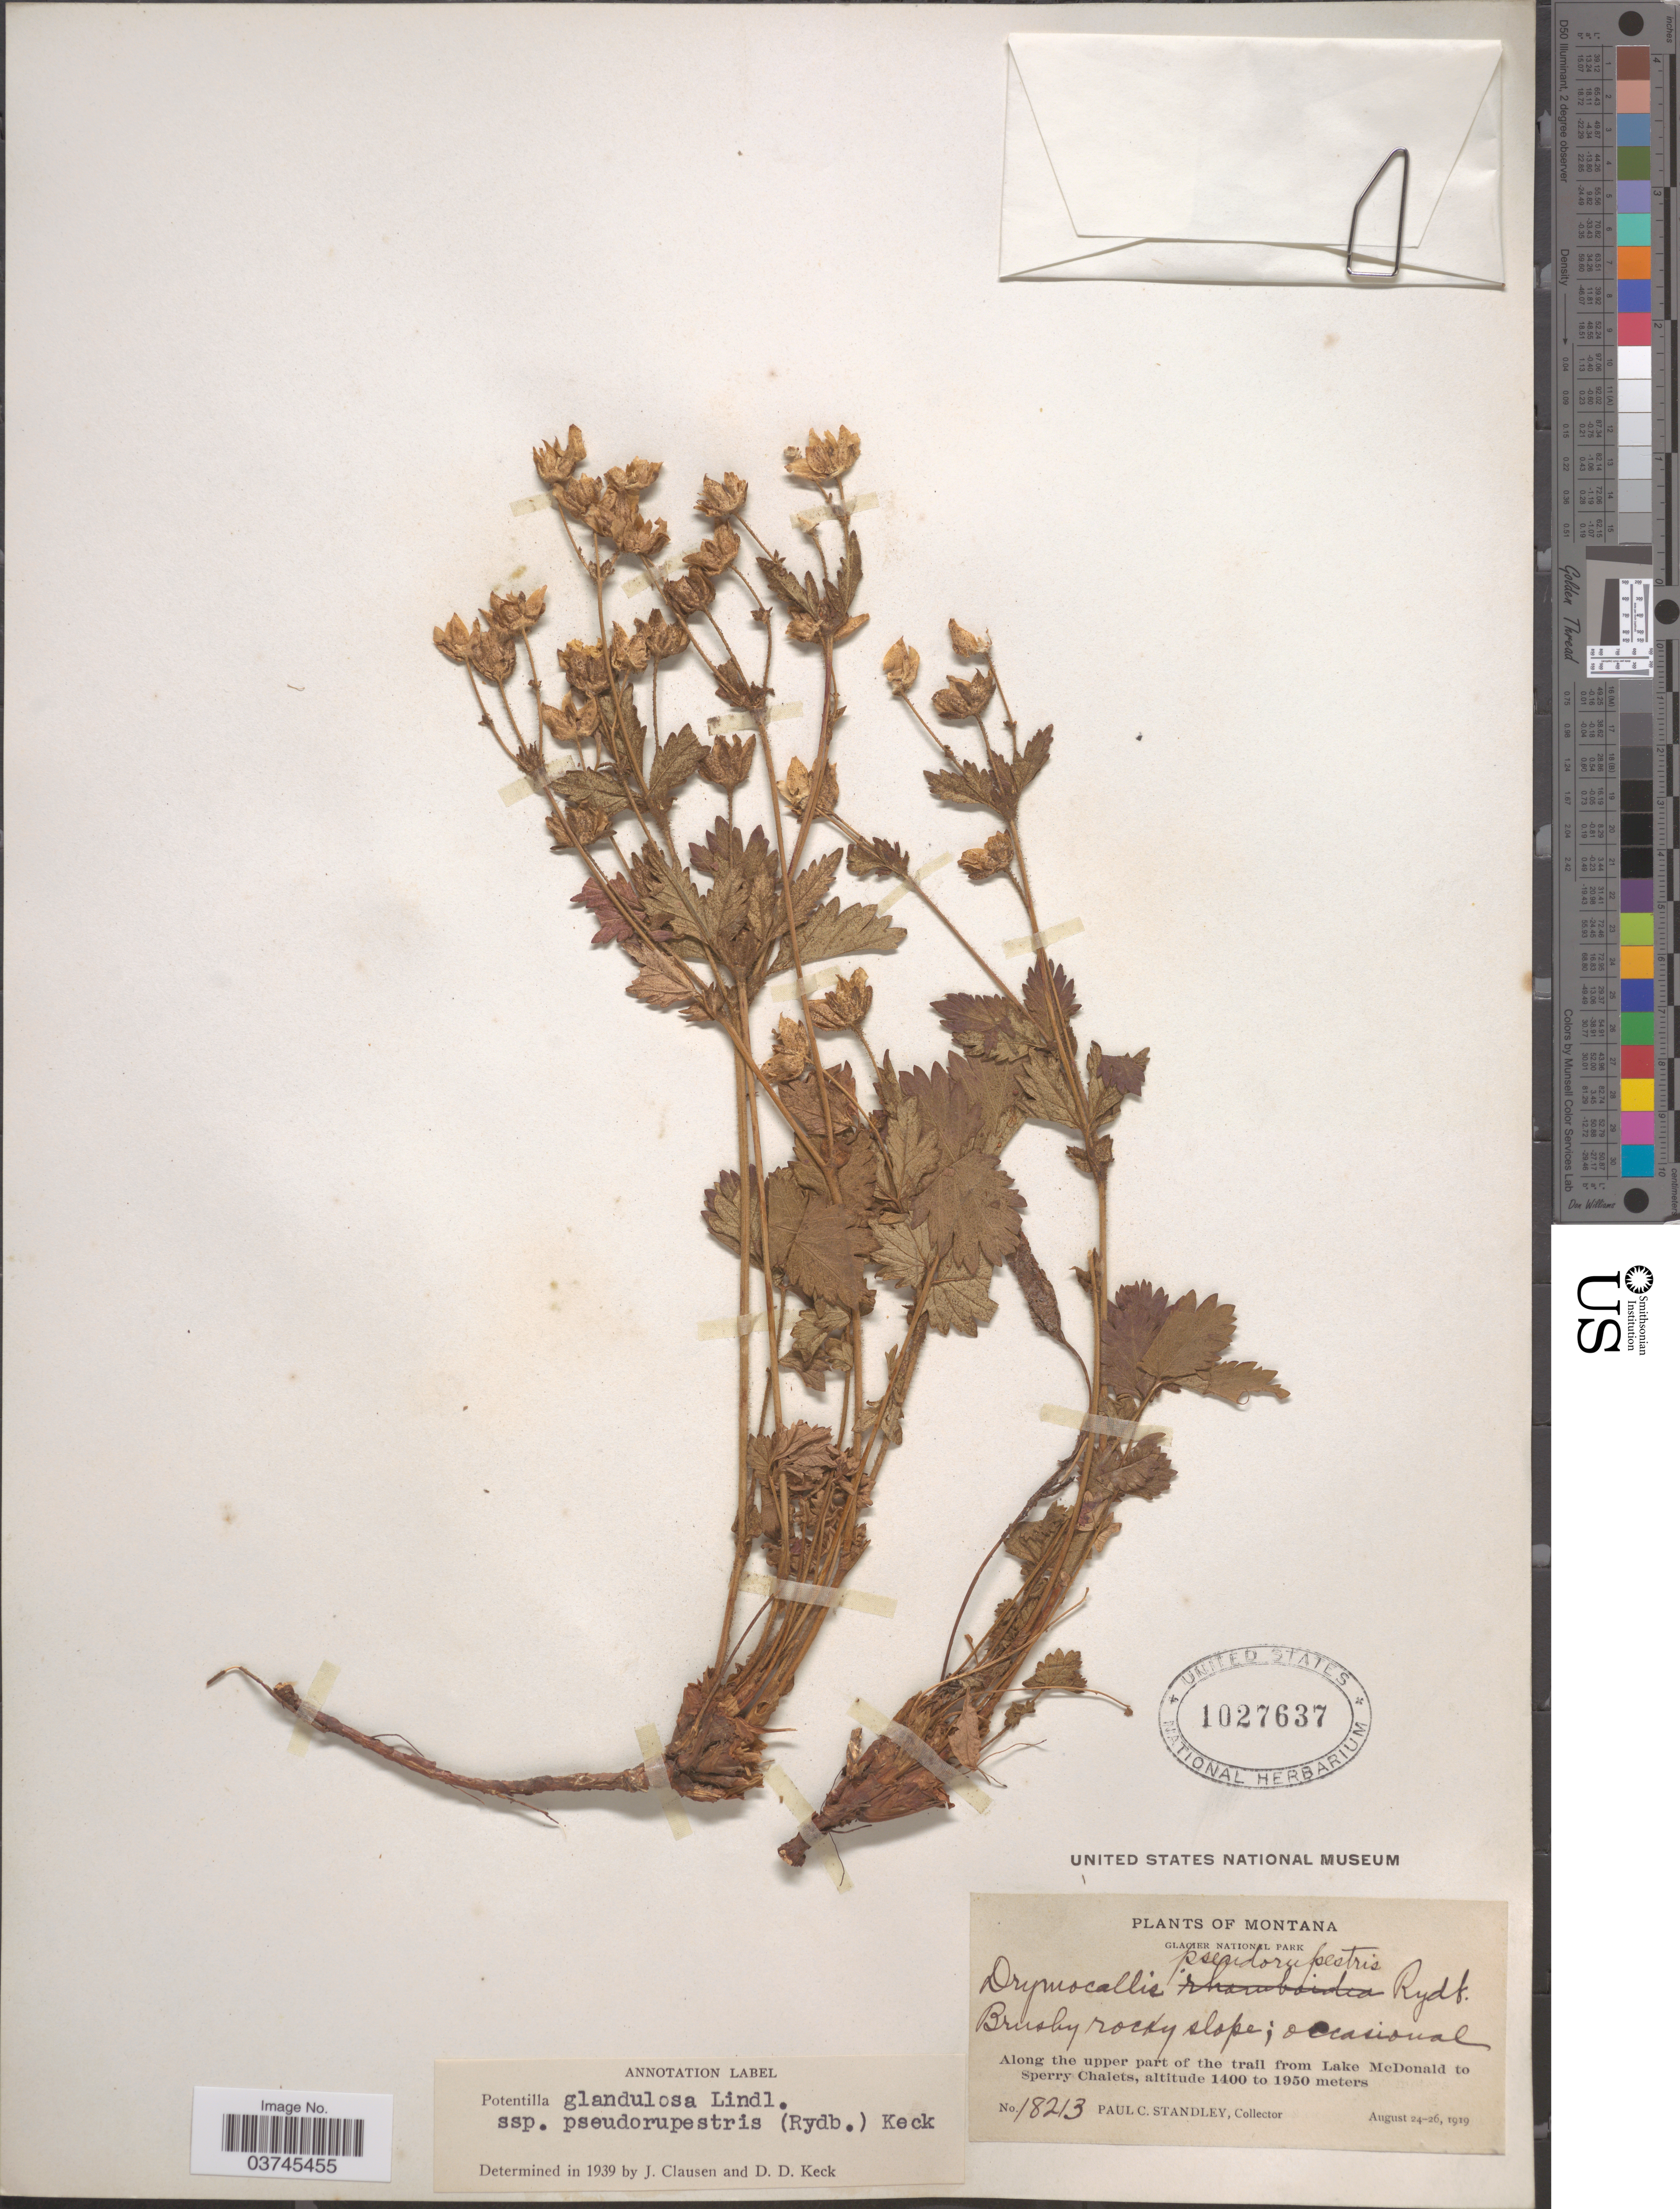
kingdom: Plantae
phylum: Tracheophyta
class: Magnoliopsida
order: Rosales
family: Rosaceae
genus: Drymocallis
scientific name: Drymocallis pseudorupestris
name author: (Rydb.) Rydb.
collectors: P. C. Standley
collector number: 18213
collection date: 1919-08-24/1919-08-26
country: United States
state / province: Montana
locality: Glacier National Park. Along the upper part of the trail from Lake McDonald to Sperry Chalets.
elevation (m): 1400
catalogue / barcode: US 1027637